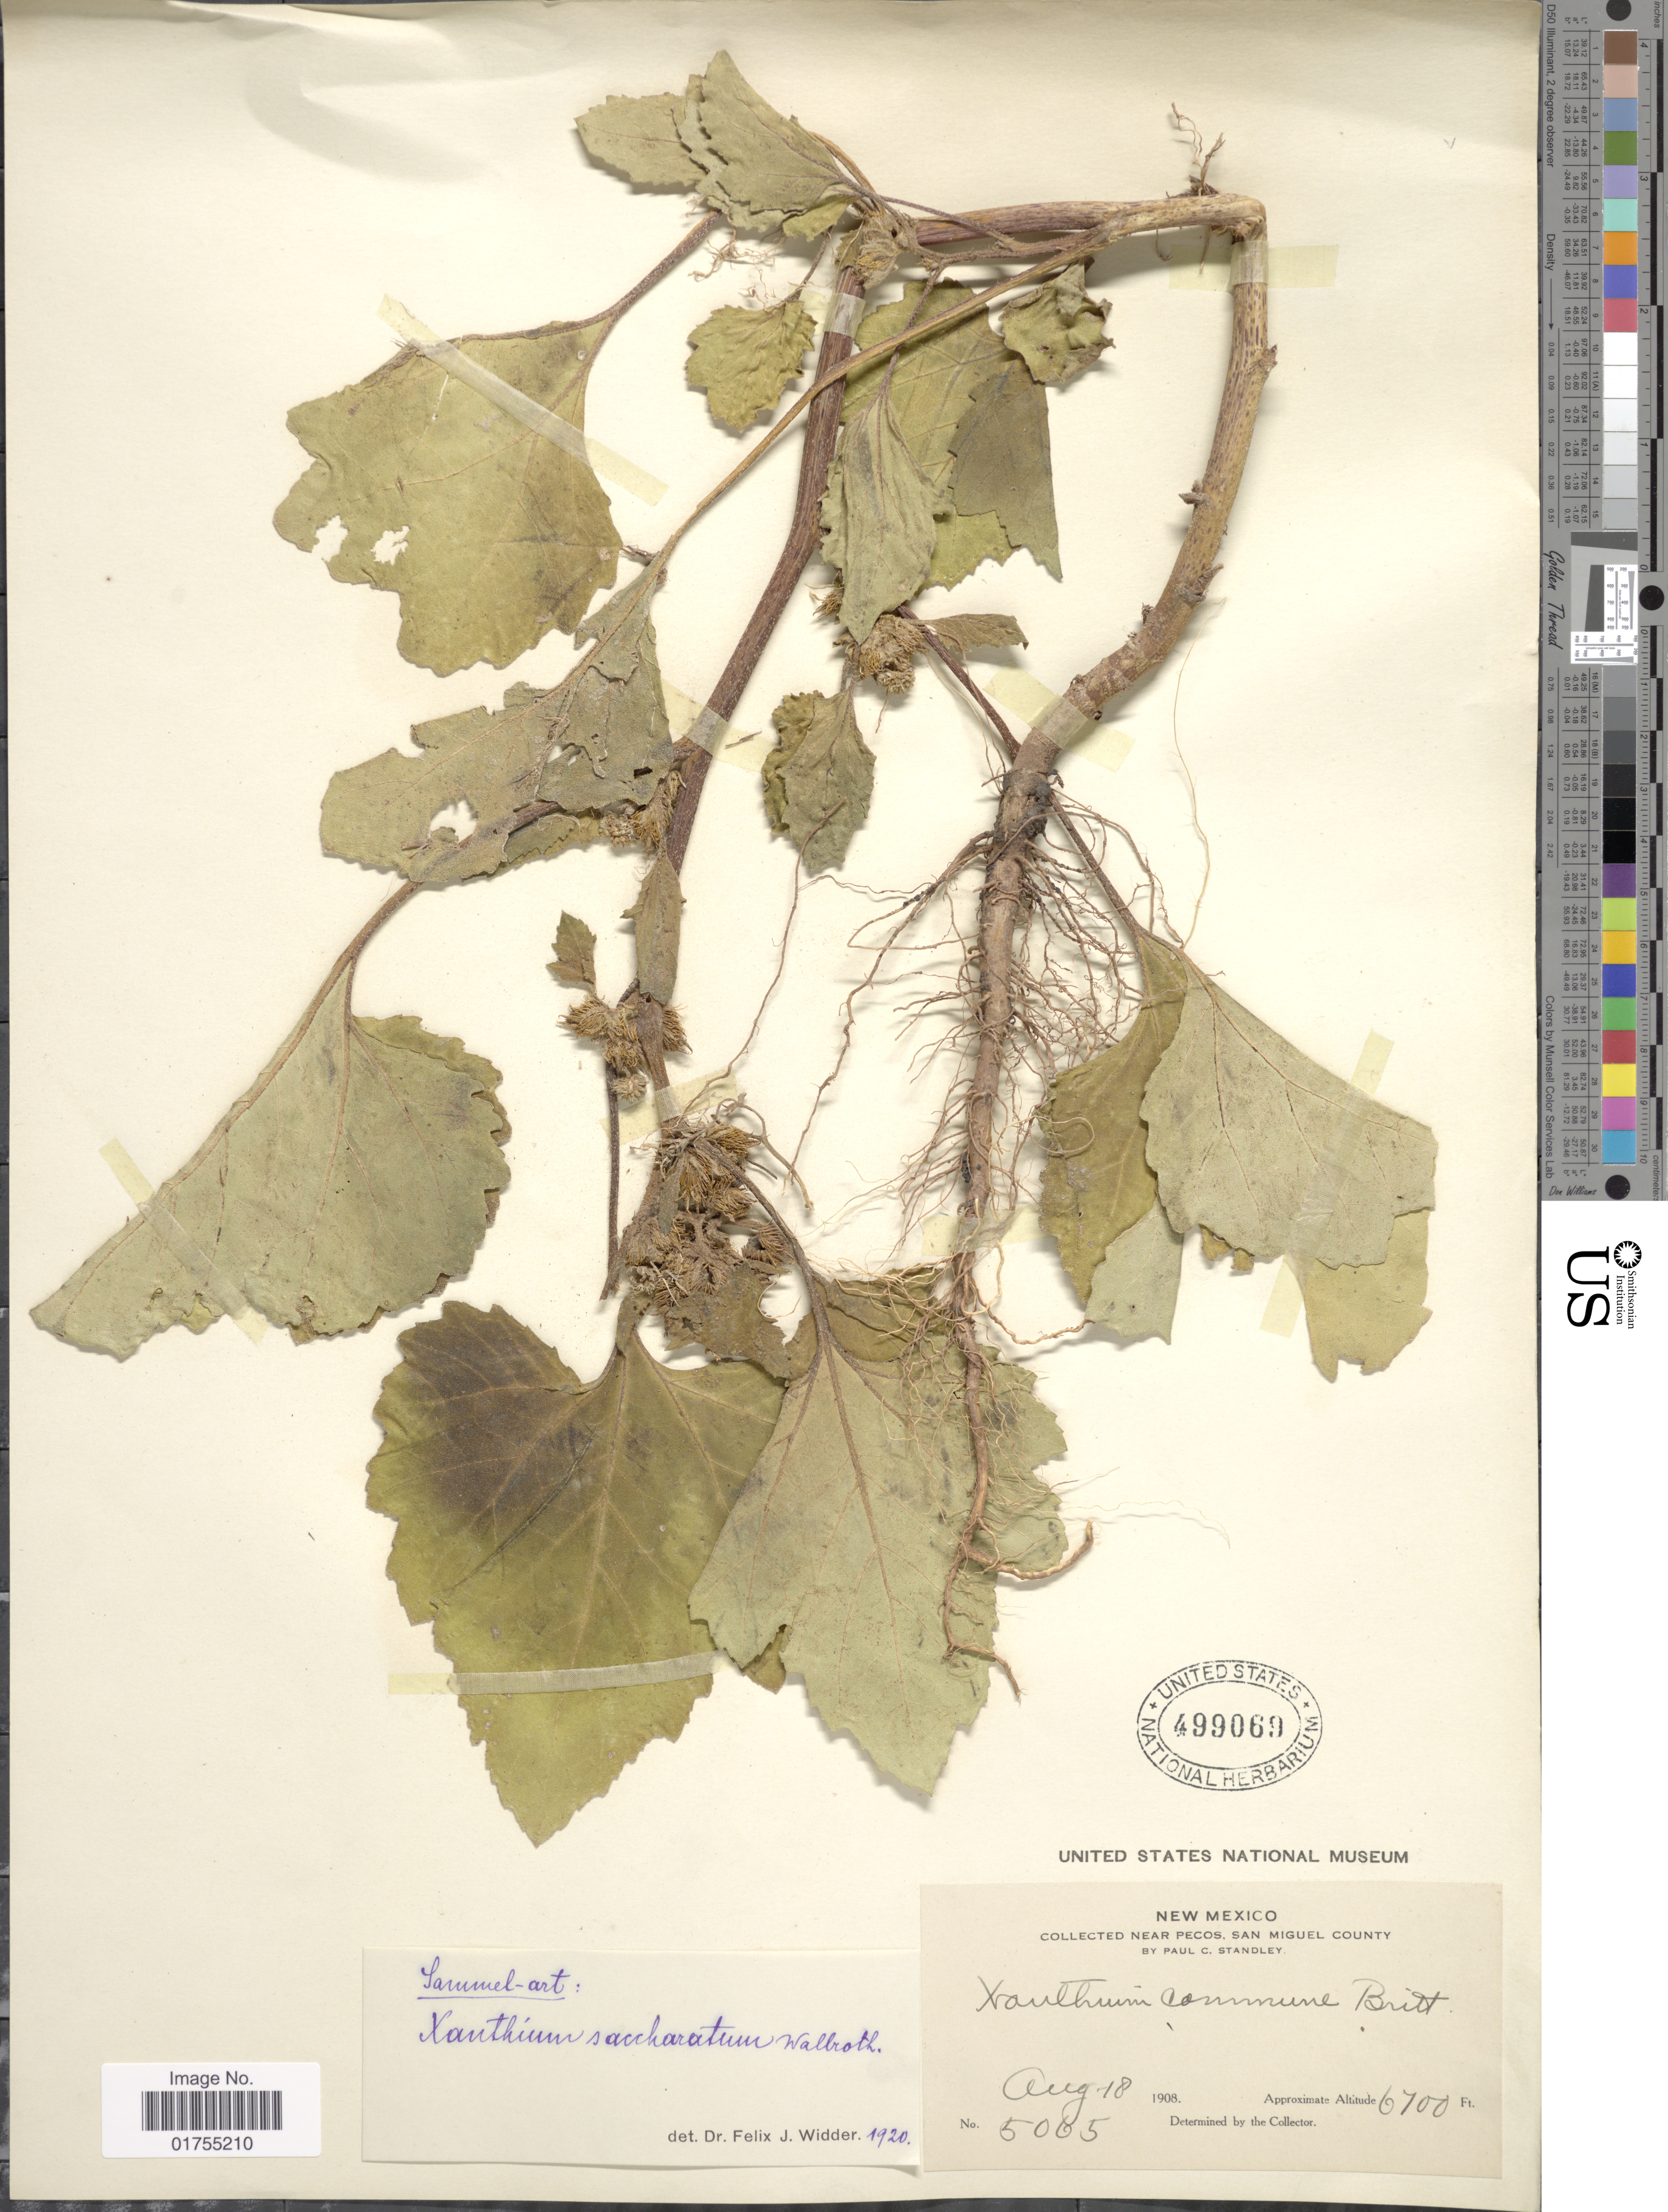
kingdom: Plantae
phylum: Tracheophyta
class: Magnoliopsida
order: Asterales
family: Asteraceae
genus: Xanthium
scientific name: Xanthium strumarium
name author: L.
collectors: P. C. Standley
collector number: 5065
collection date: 1908-08-18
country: United States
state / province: New Mexico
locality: Near Pecos, San Miguel County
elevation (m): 2042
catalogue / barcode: US 499069